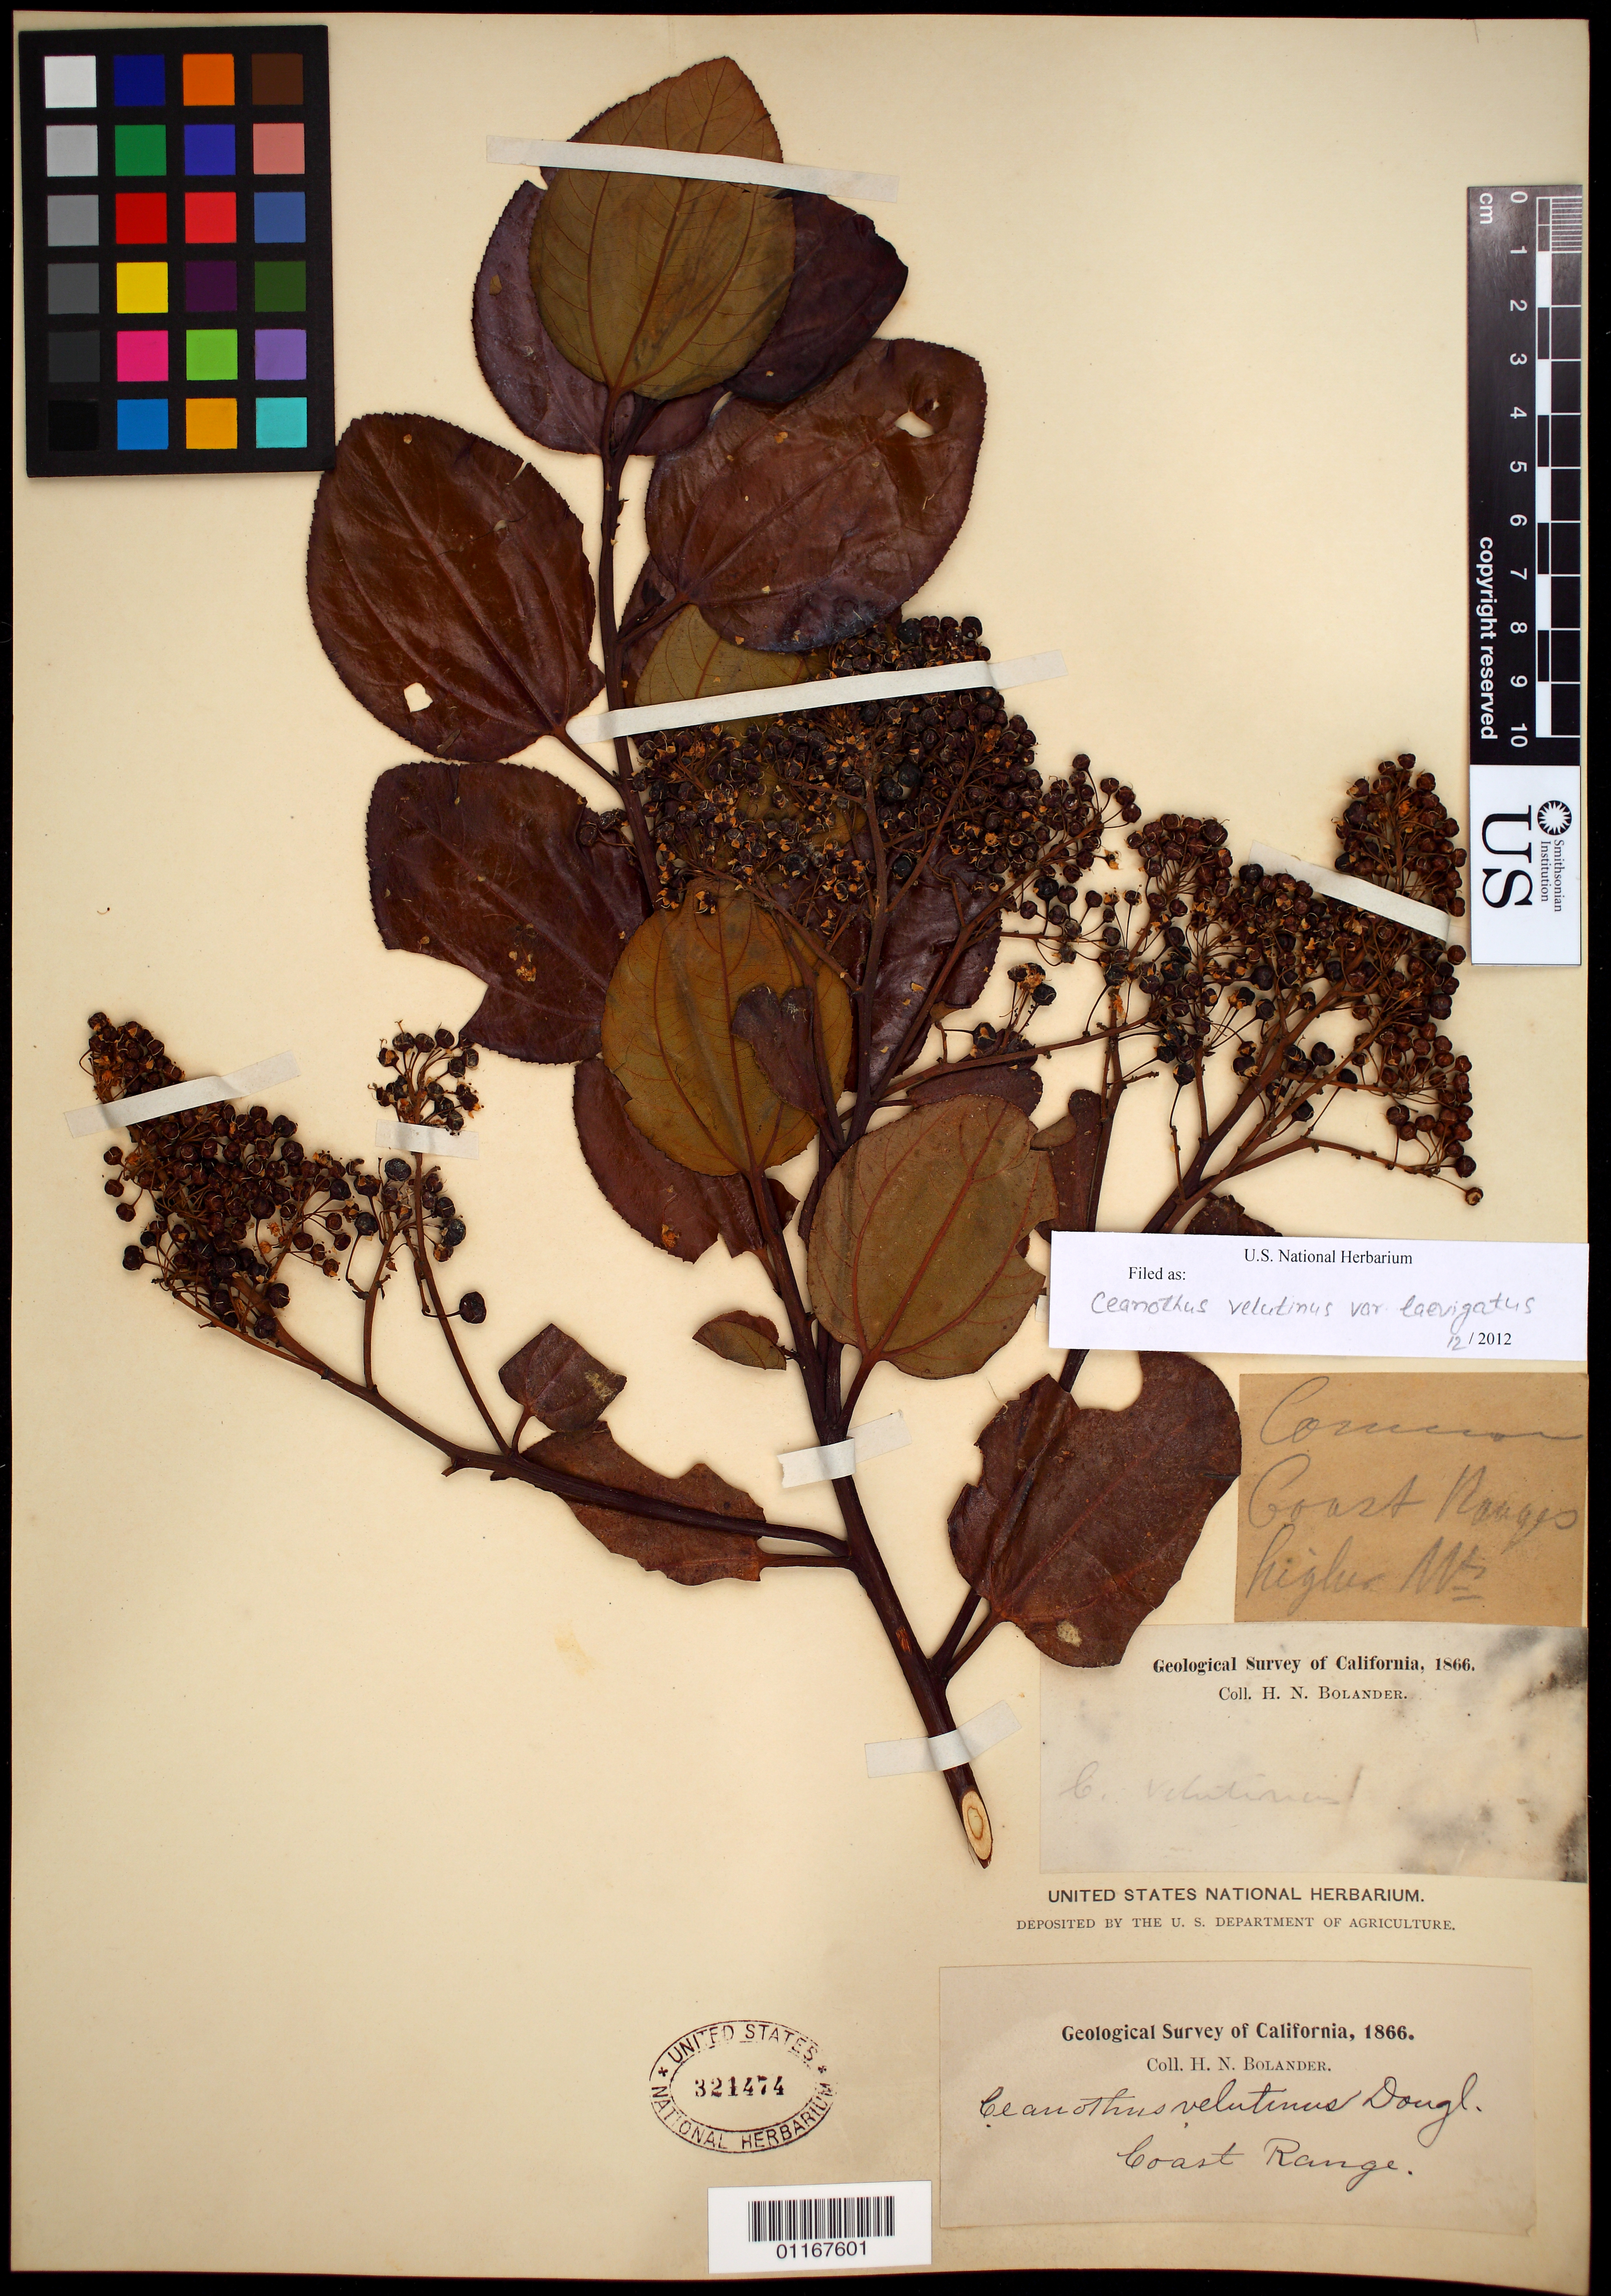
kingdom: Plantae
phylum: Tracheophyta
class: Magnoliopsida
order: Rosales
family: Rhamnaceae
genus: Ceanothus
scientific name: Ceanothus velutinus var. laevigatus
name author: Torr. & A. Gray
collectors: H. Bolander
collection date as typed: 1866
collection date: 1866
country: United States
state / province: California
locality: Coast Range.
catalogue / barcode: US 321474